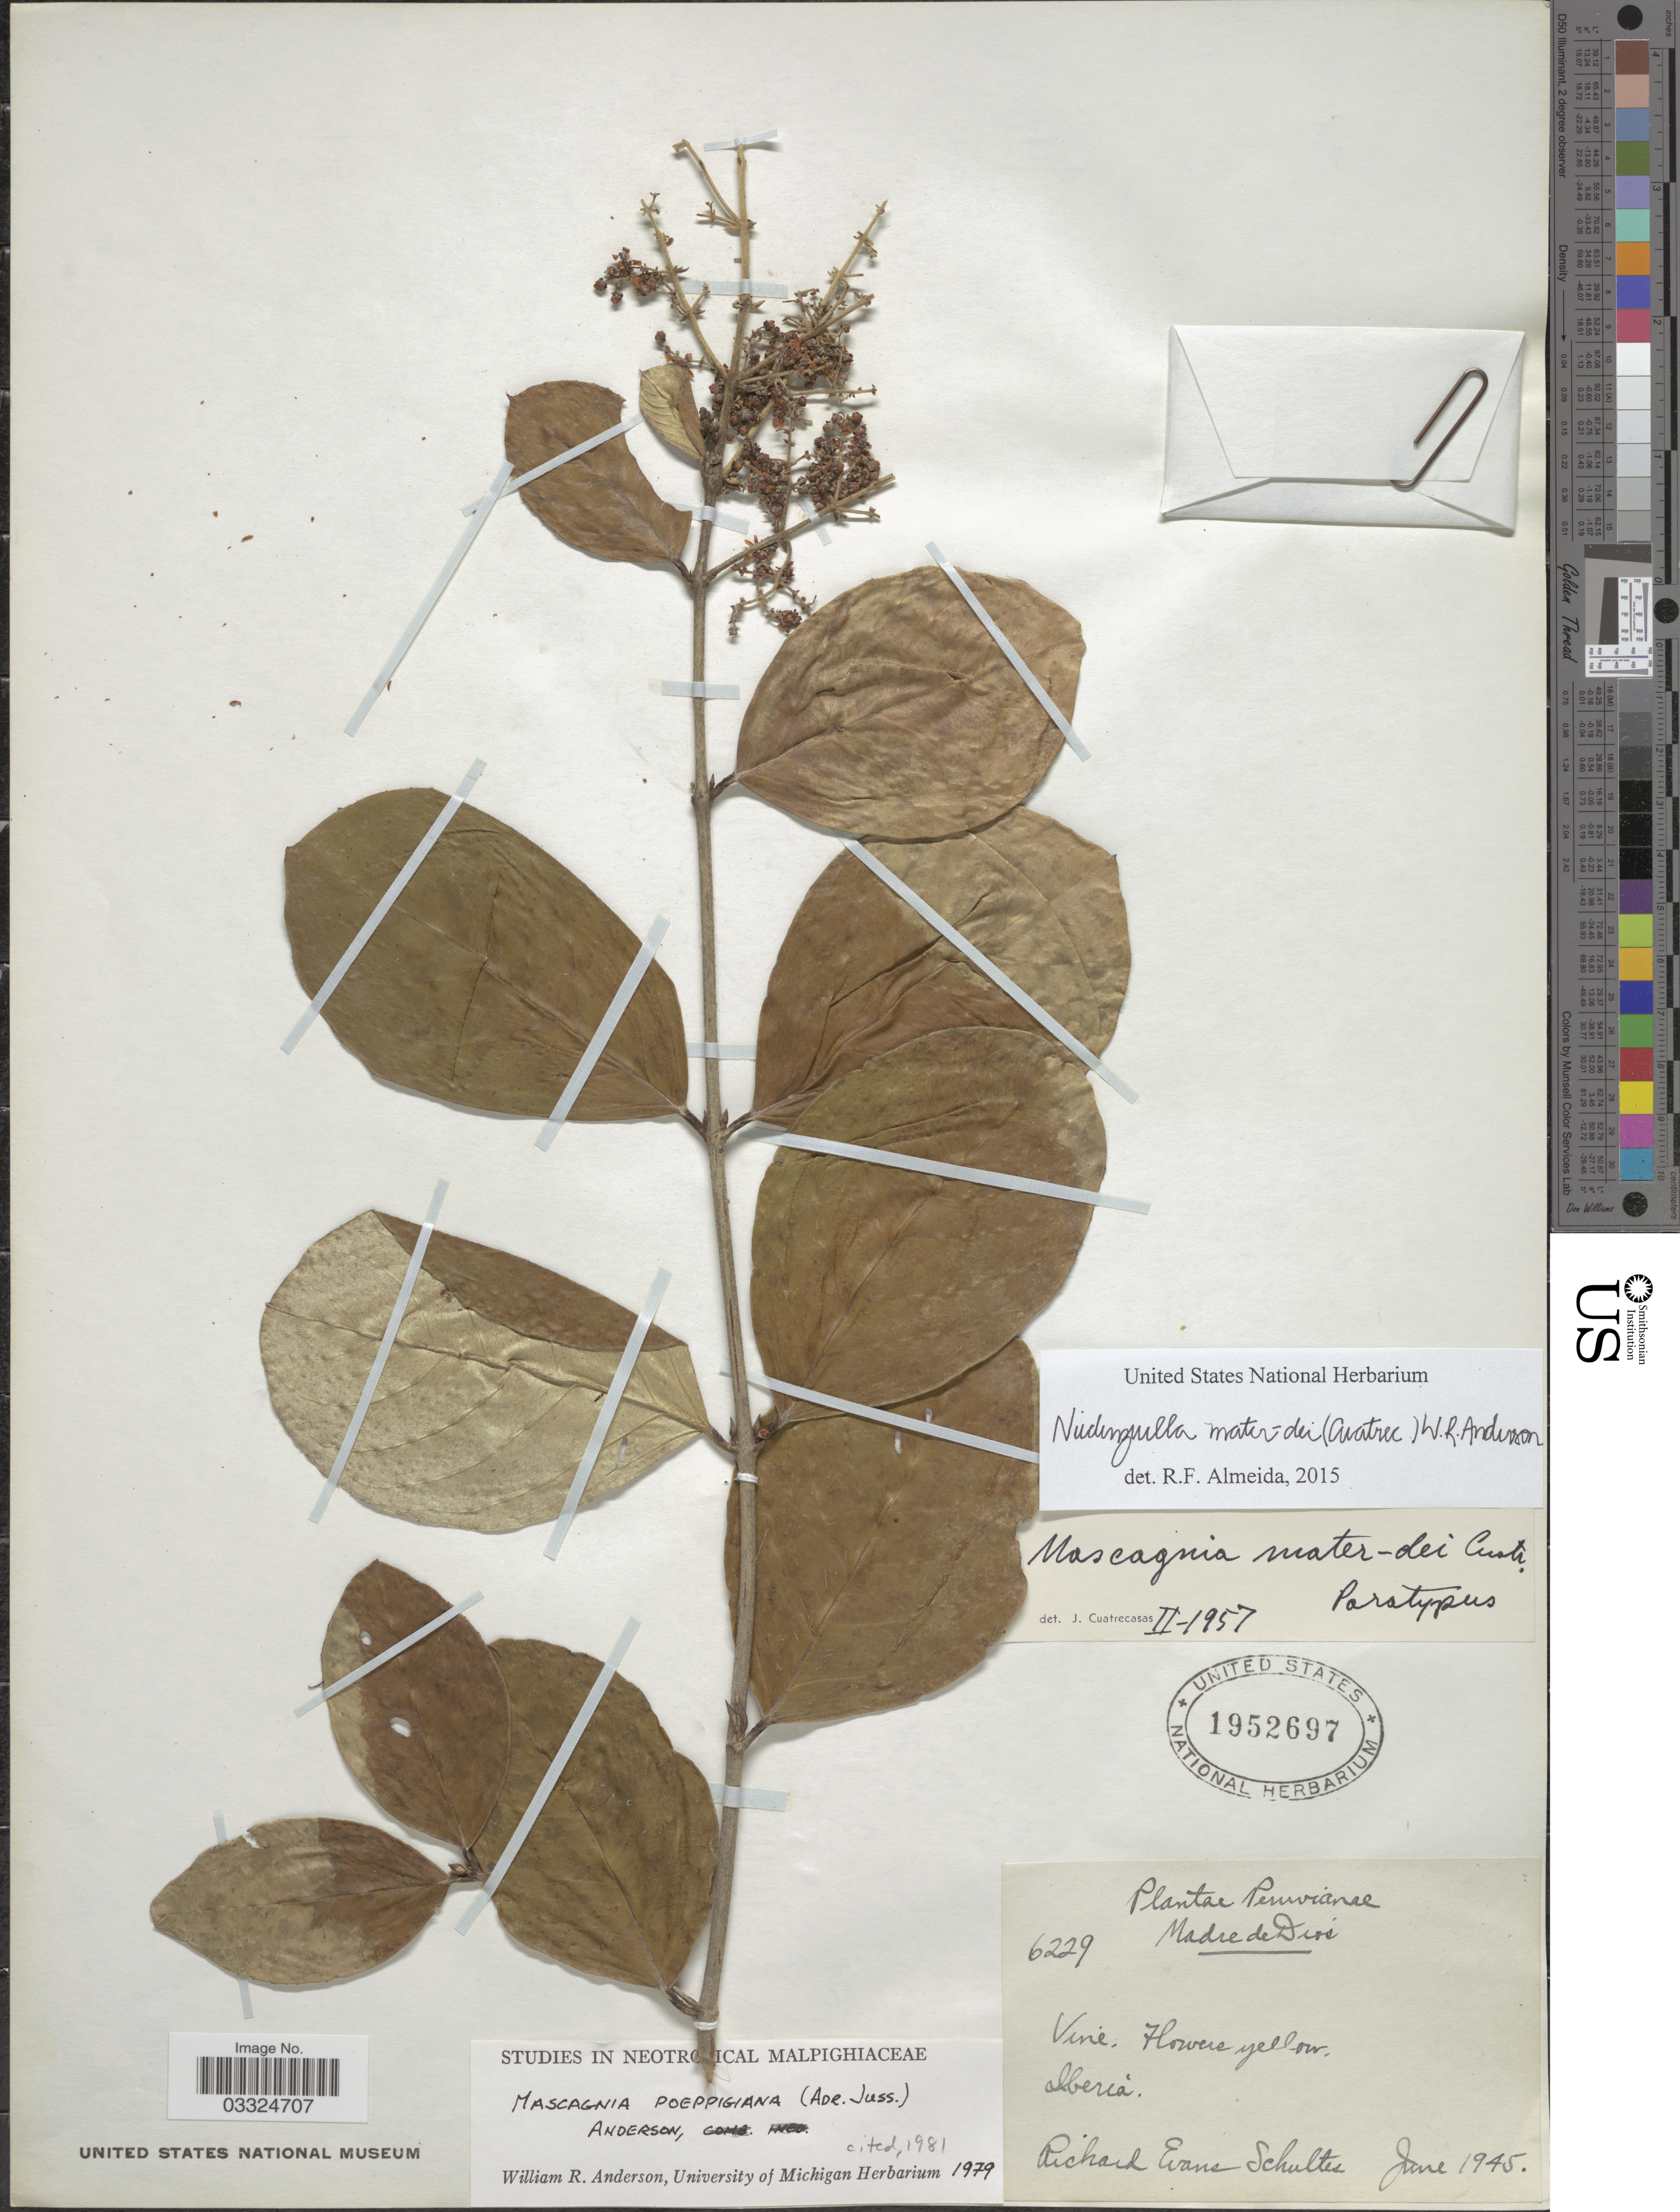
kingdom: Plantae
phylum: Tracheophyta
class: Magnoliopsida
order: Malpighiales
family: Malpighiaceae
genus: Niedenzuella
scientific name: Niedenzuella mater-dei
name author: (Cuatrec.) W.R. Anderson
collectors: R. E. Schultes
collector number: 6229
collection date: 1945-06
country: Peru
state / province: Madre de Dios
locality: Iberia.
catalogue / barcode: US 1952697